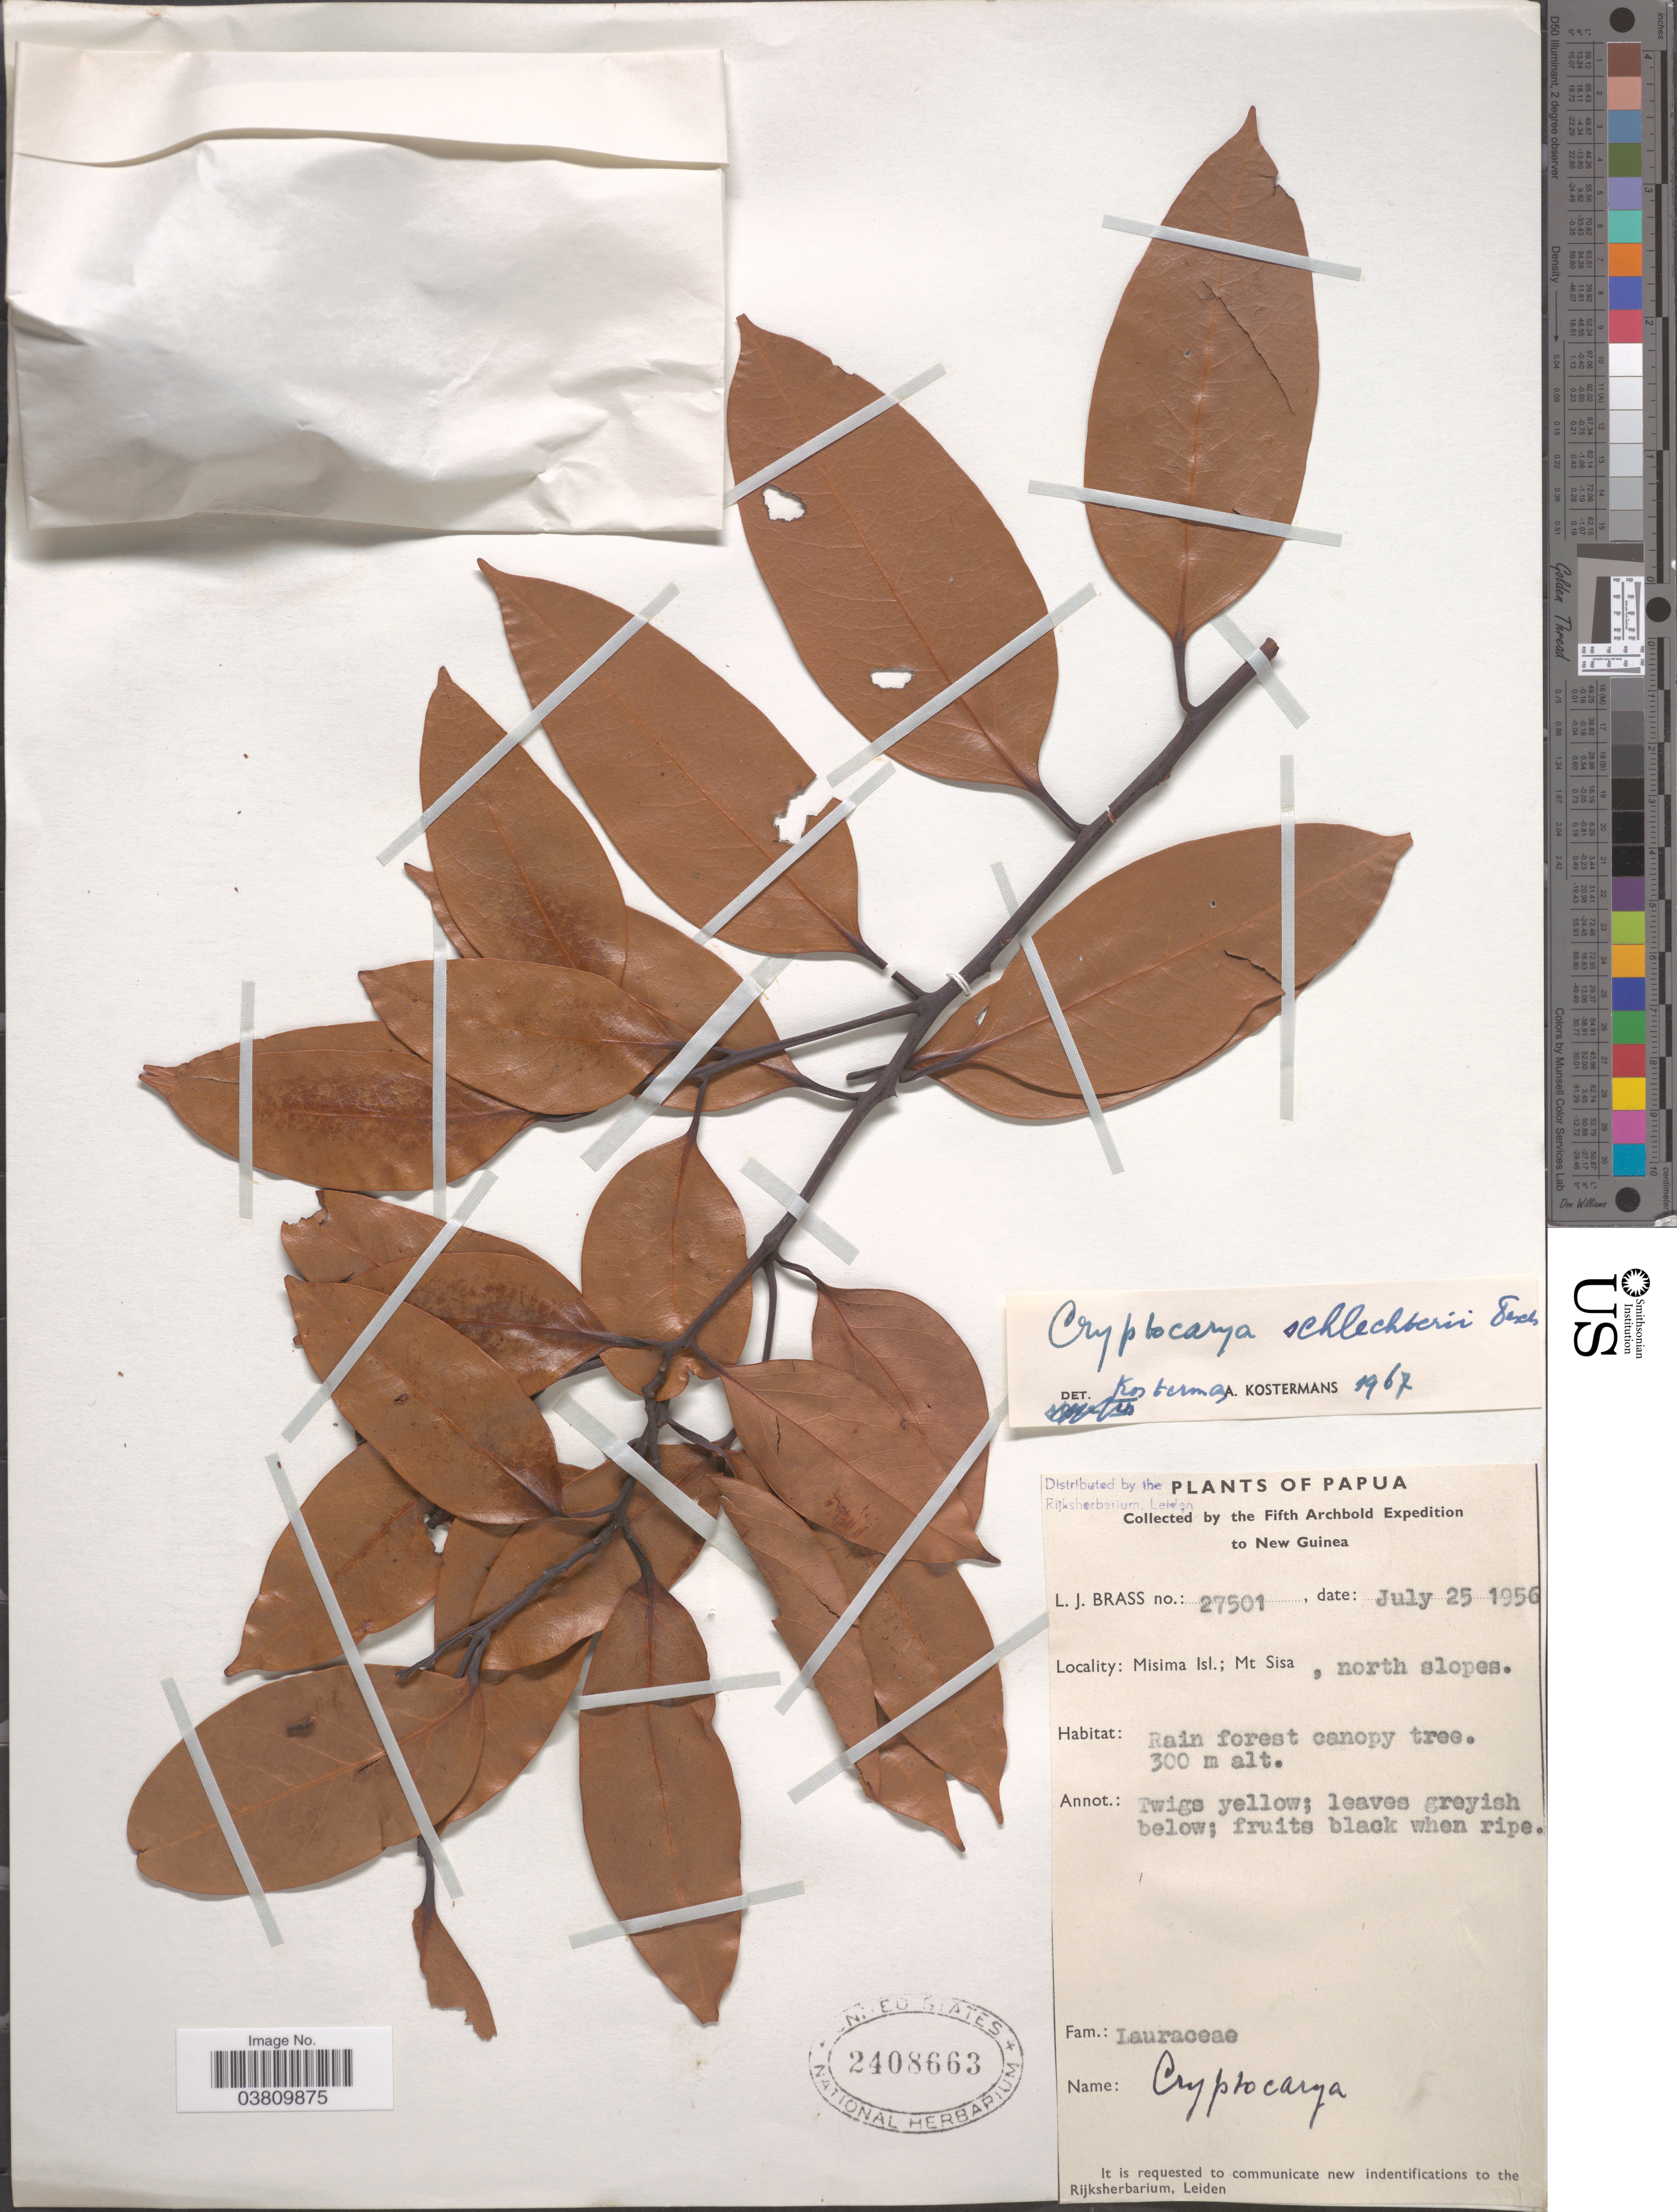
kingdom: Plantae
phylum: Tracheophyta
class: Magnoliopsida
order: Laurales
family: Lauraceae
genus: Cryptocarya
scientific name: Cryptocarya schlechteri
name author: Teschner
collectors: L. J. Brass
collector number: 27501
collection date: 1956-07-25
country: Papua New Guinea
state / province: Milne Bay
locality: New Guinea. Misima Isl.; Mt. Sisa, north slopes.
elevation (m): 300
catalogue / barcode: US 2408663